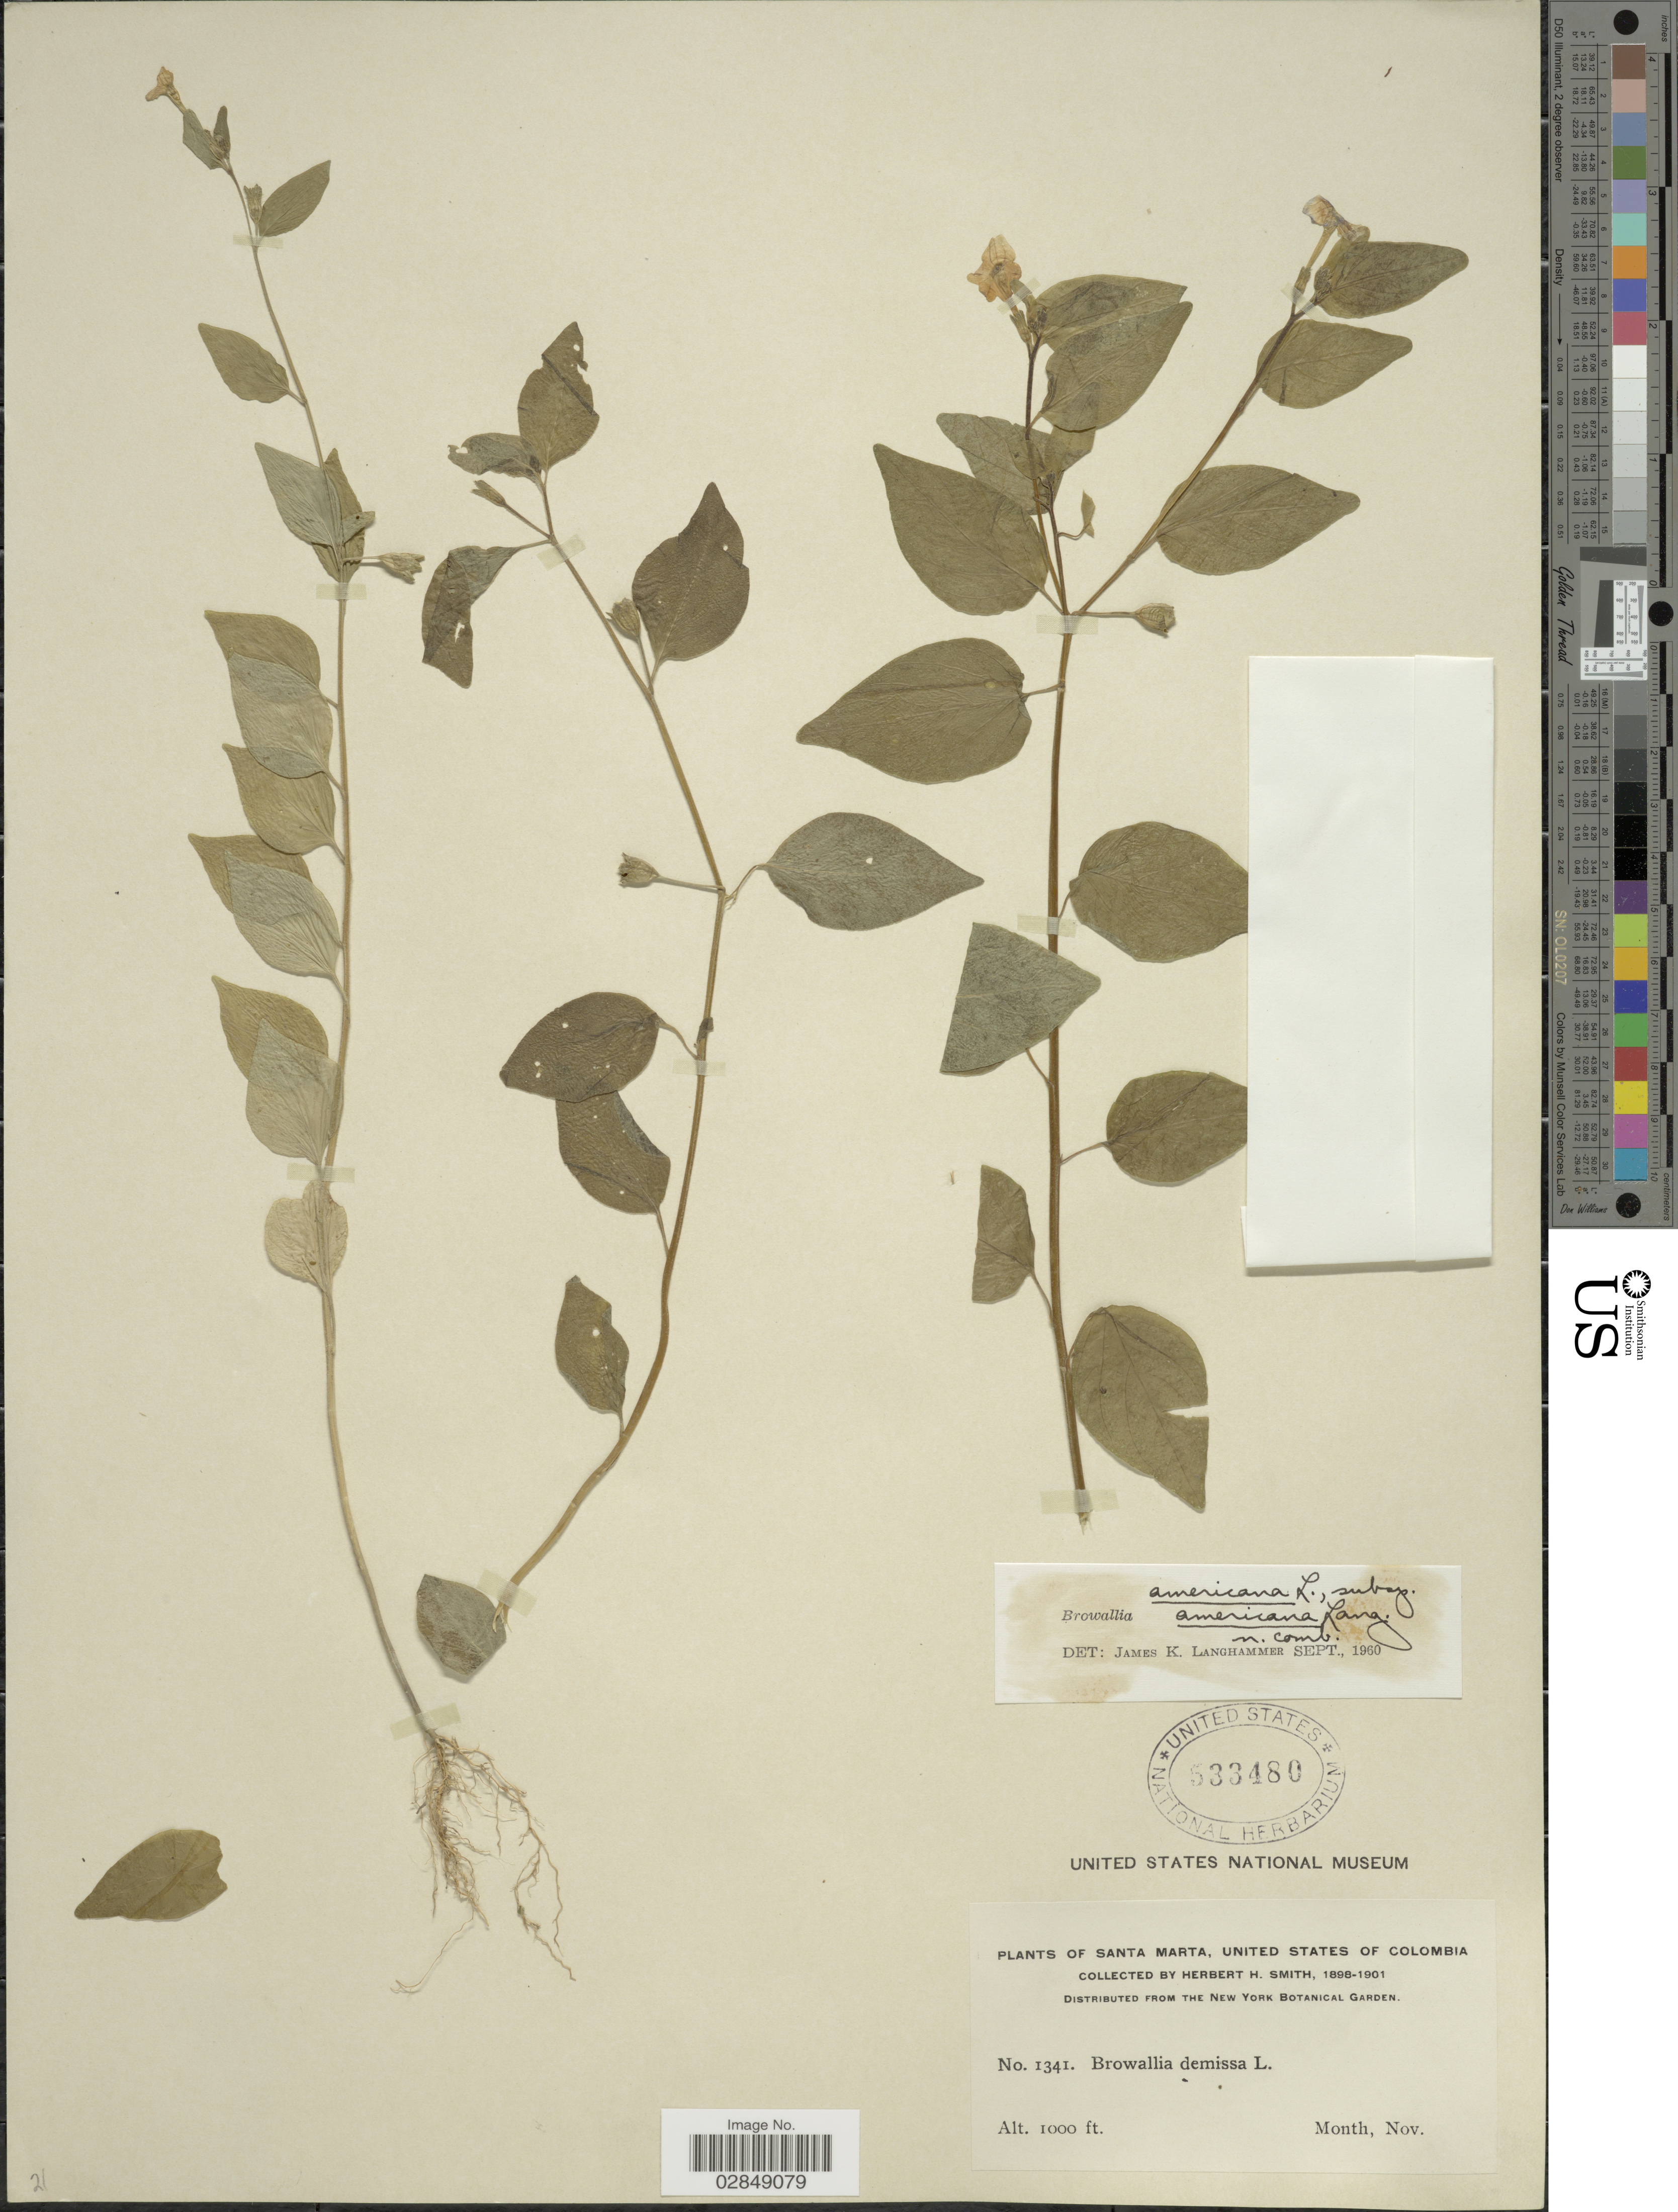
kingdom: Plantae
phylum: Tracheophyta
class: Magnoliopsida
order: Solanales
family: Solanaceae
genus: Browallia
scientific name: Browallia americana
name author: L.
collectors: Herbert H. Smith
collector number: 1341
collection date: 1898-11/1901-11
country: Colombia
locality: Santa marta.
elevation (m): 305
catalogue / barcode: US 533480